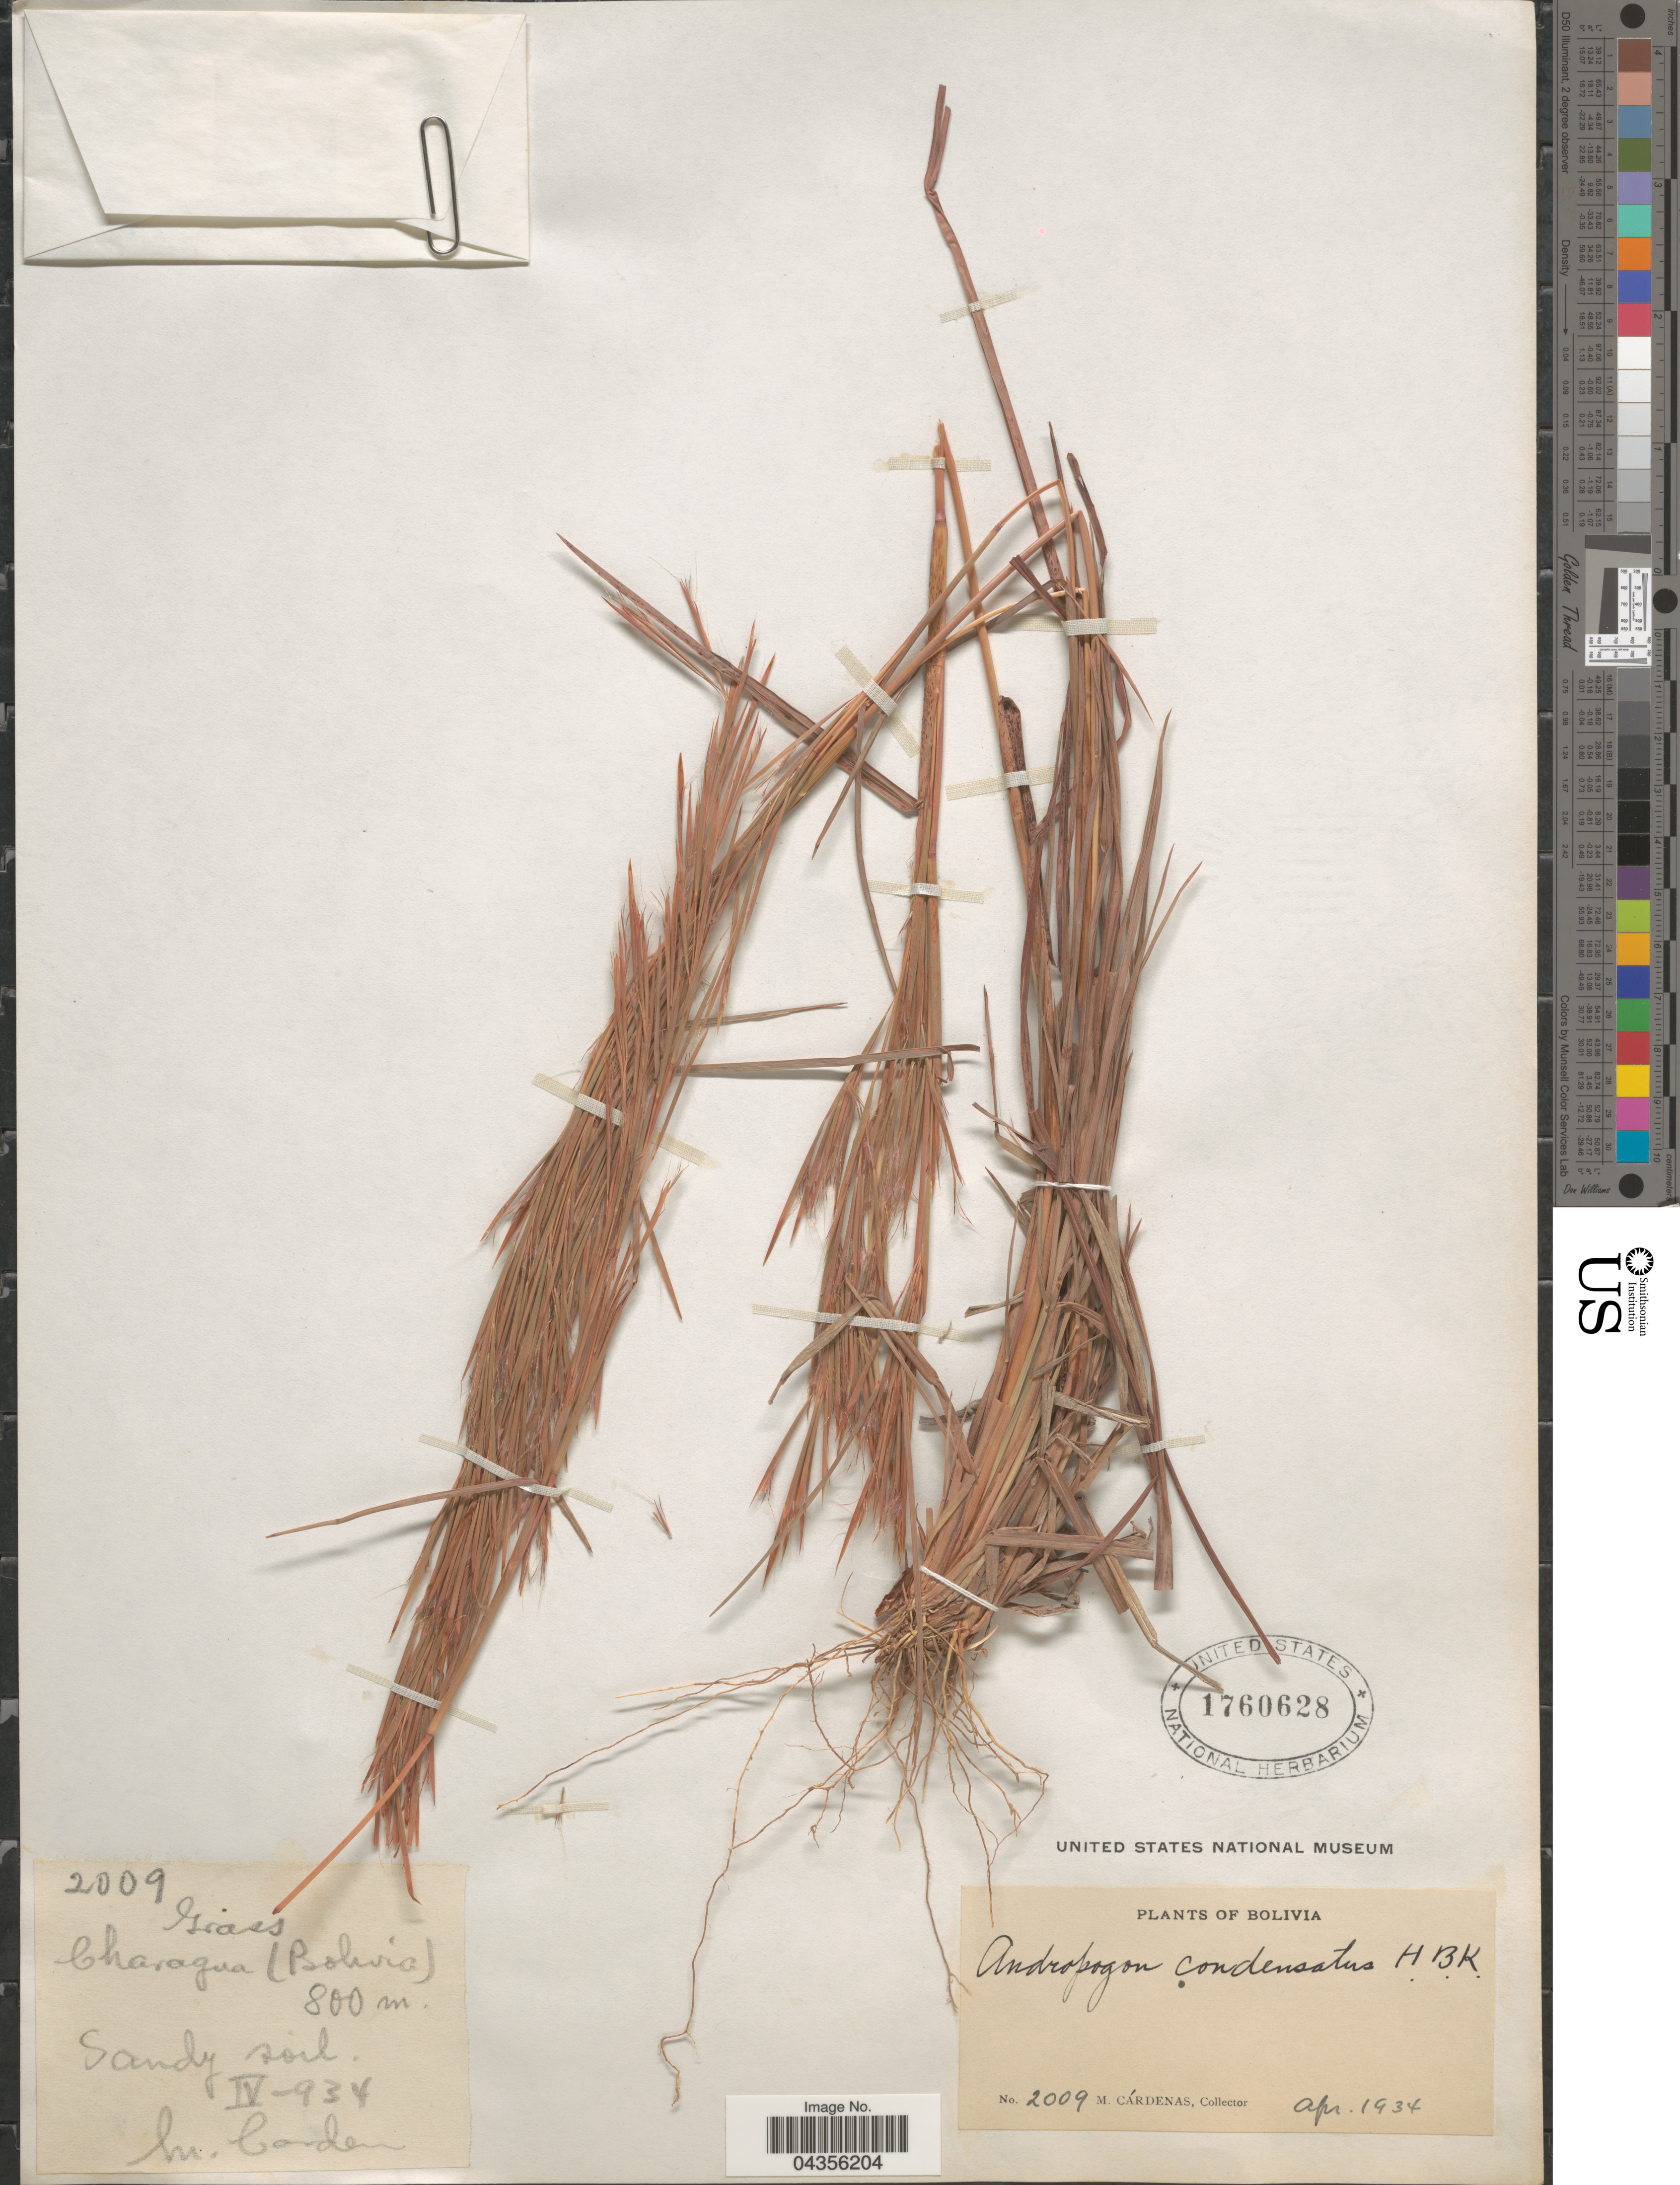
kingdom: Plantae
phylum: Tracheophyta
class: Liliopsida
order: Poales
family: Poaceae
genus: Schizachyrium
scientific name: Schizachyrium condensatum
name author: (Kunth) Nees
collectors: M. Cárdenas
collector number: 2009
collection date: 1934-04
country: Bolivia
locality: Charagua.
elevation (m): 800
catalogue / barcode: US 1760628